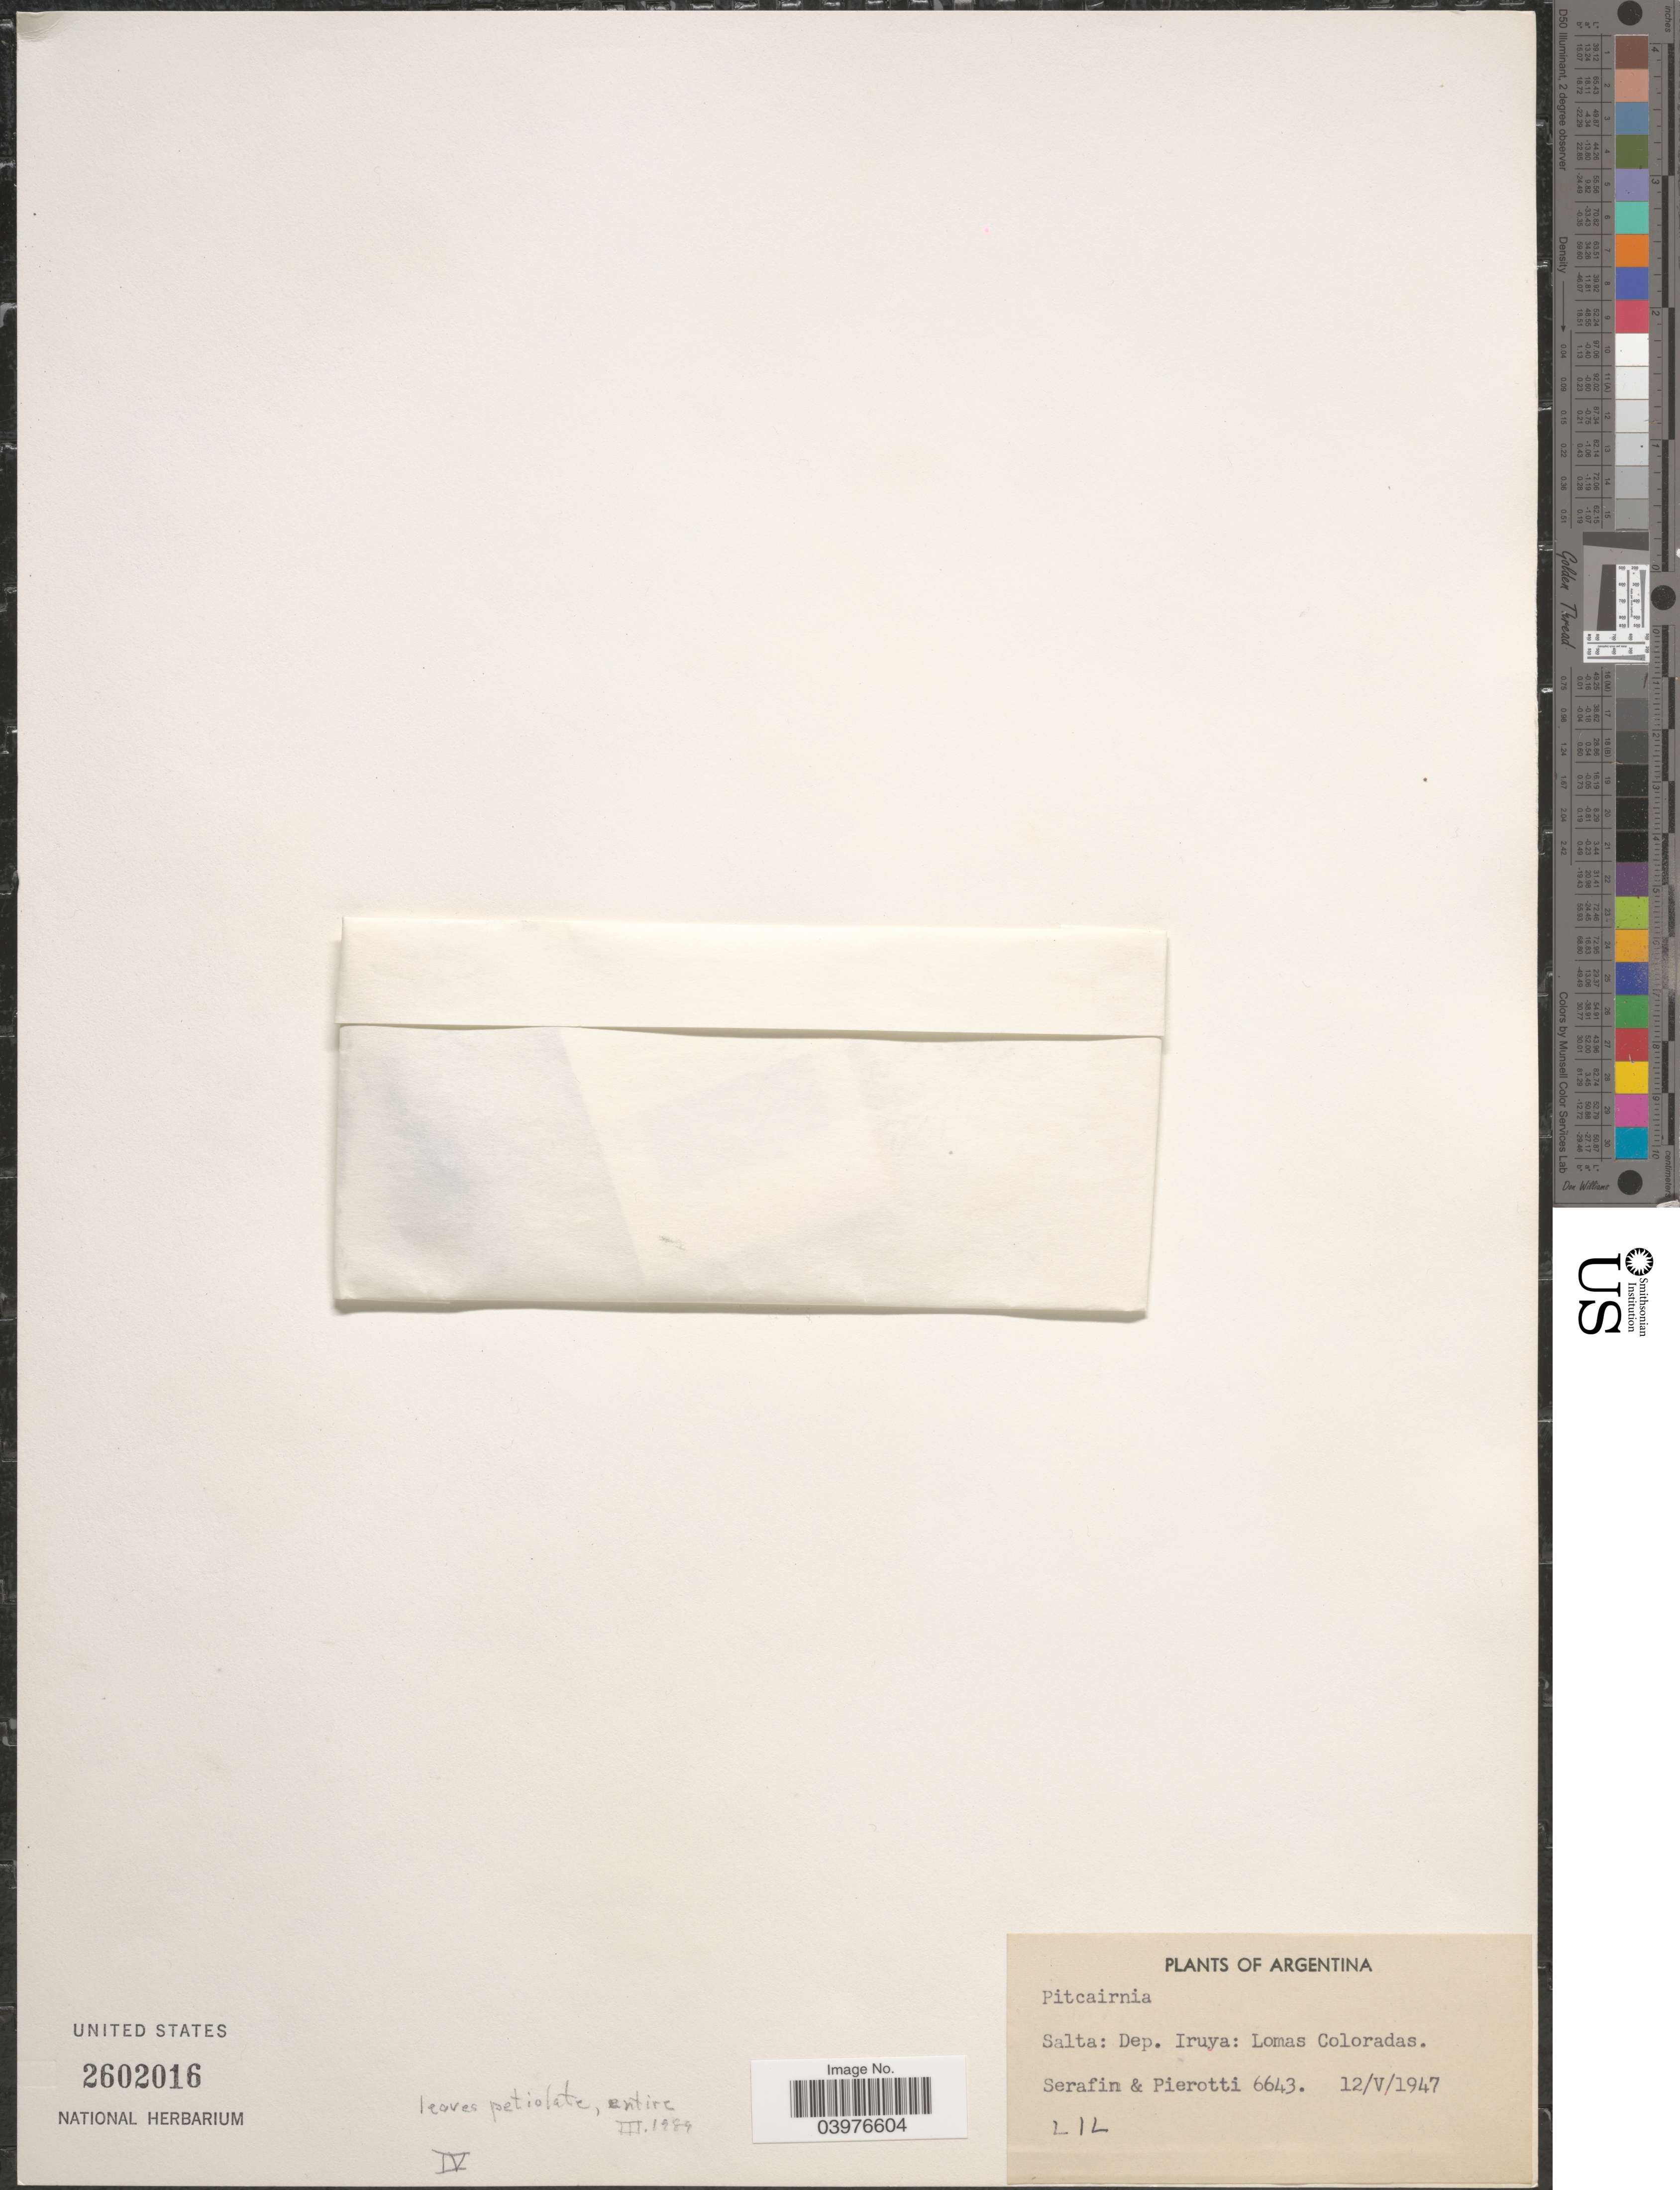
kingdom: Plantae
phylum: Tracheophyta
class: Liliopsida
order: Poales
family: Bromeliaceae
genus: Pitcairnia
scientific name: Pitcairnia sp.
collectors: Serafin & Pierotti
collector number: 6643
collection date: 1947-05-12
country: Argentina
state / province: Salta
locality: Dep. Iruya: Lomas Colorados.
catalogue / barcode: US 2602016